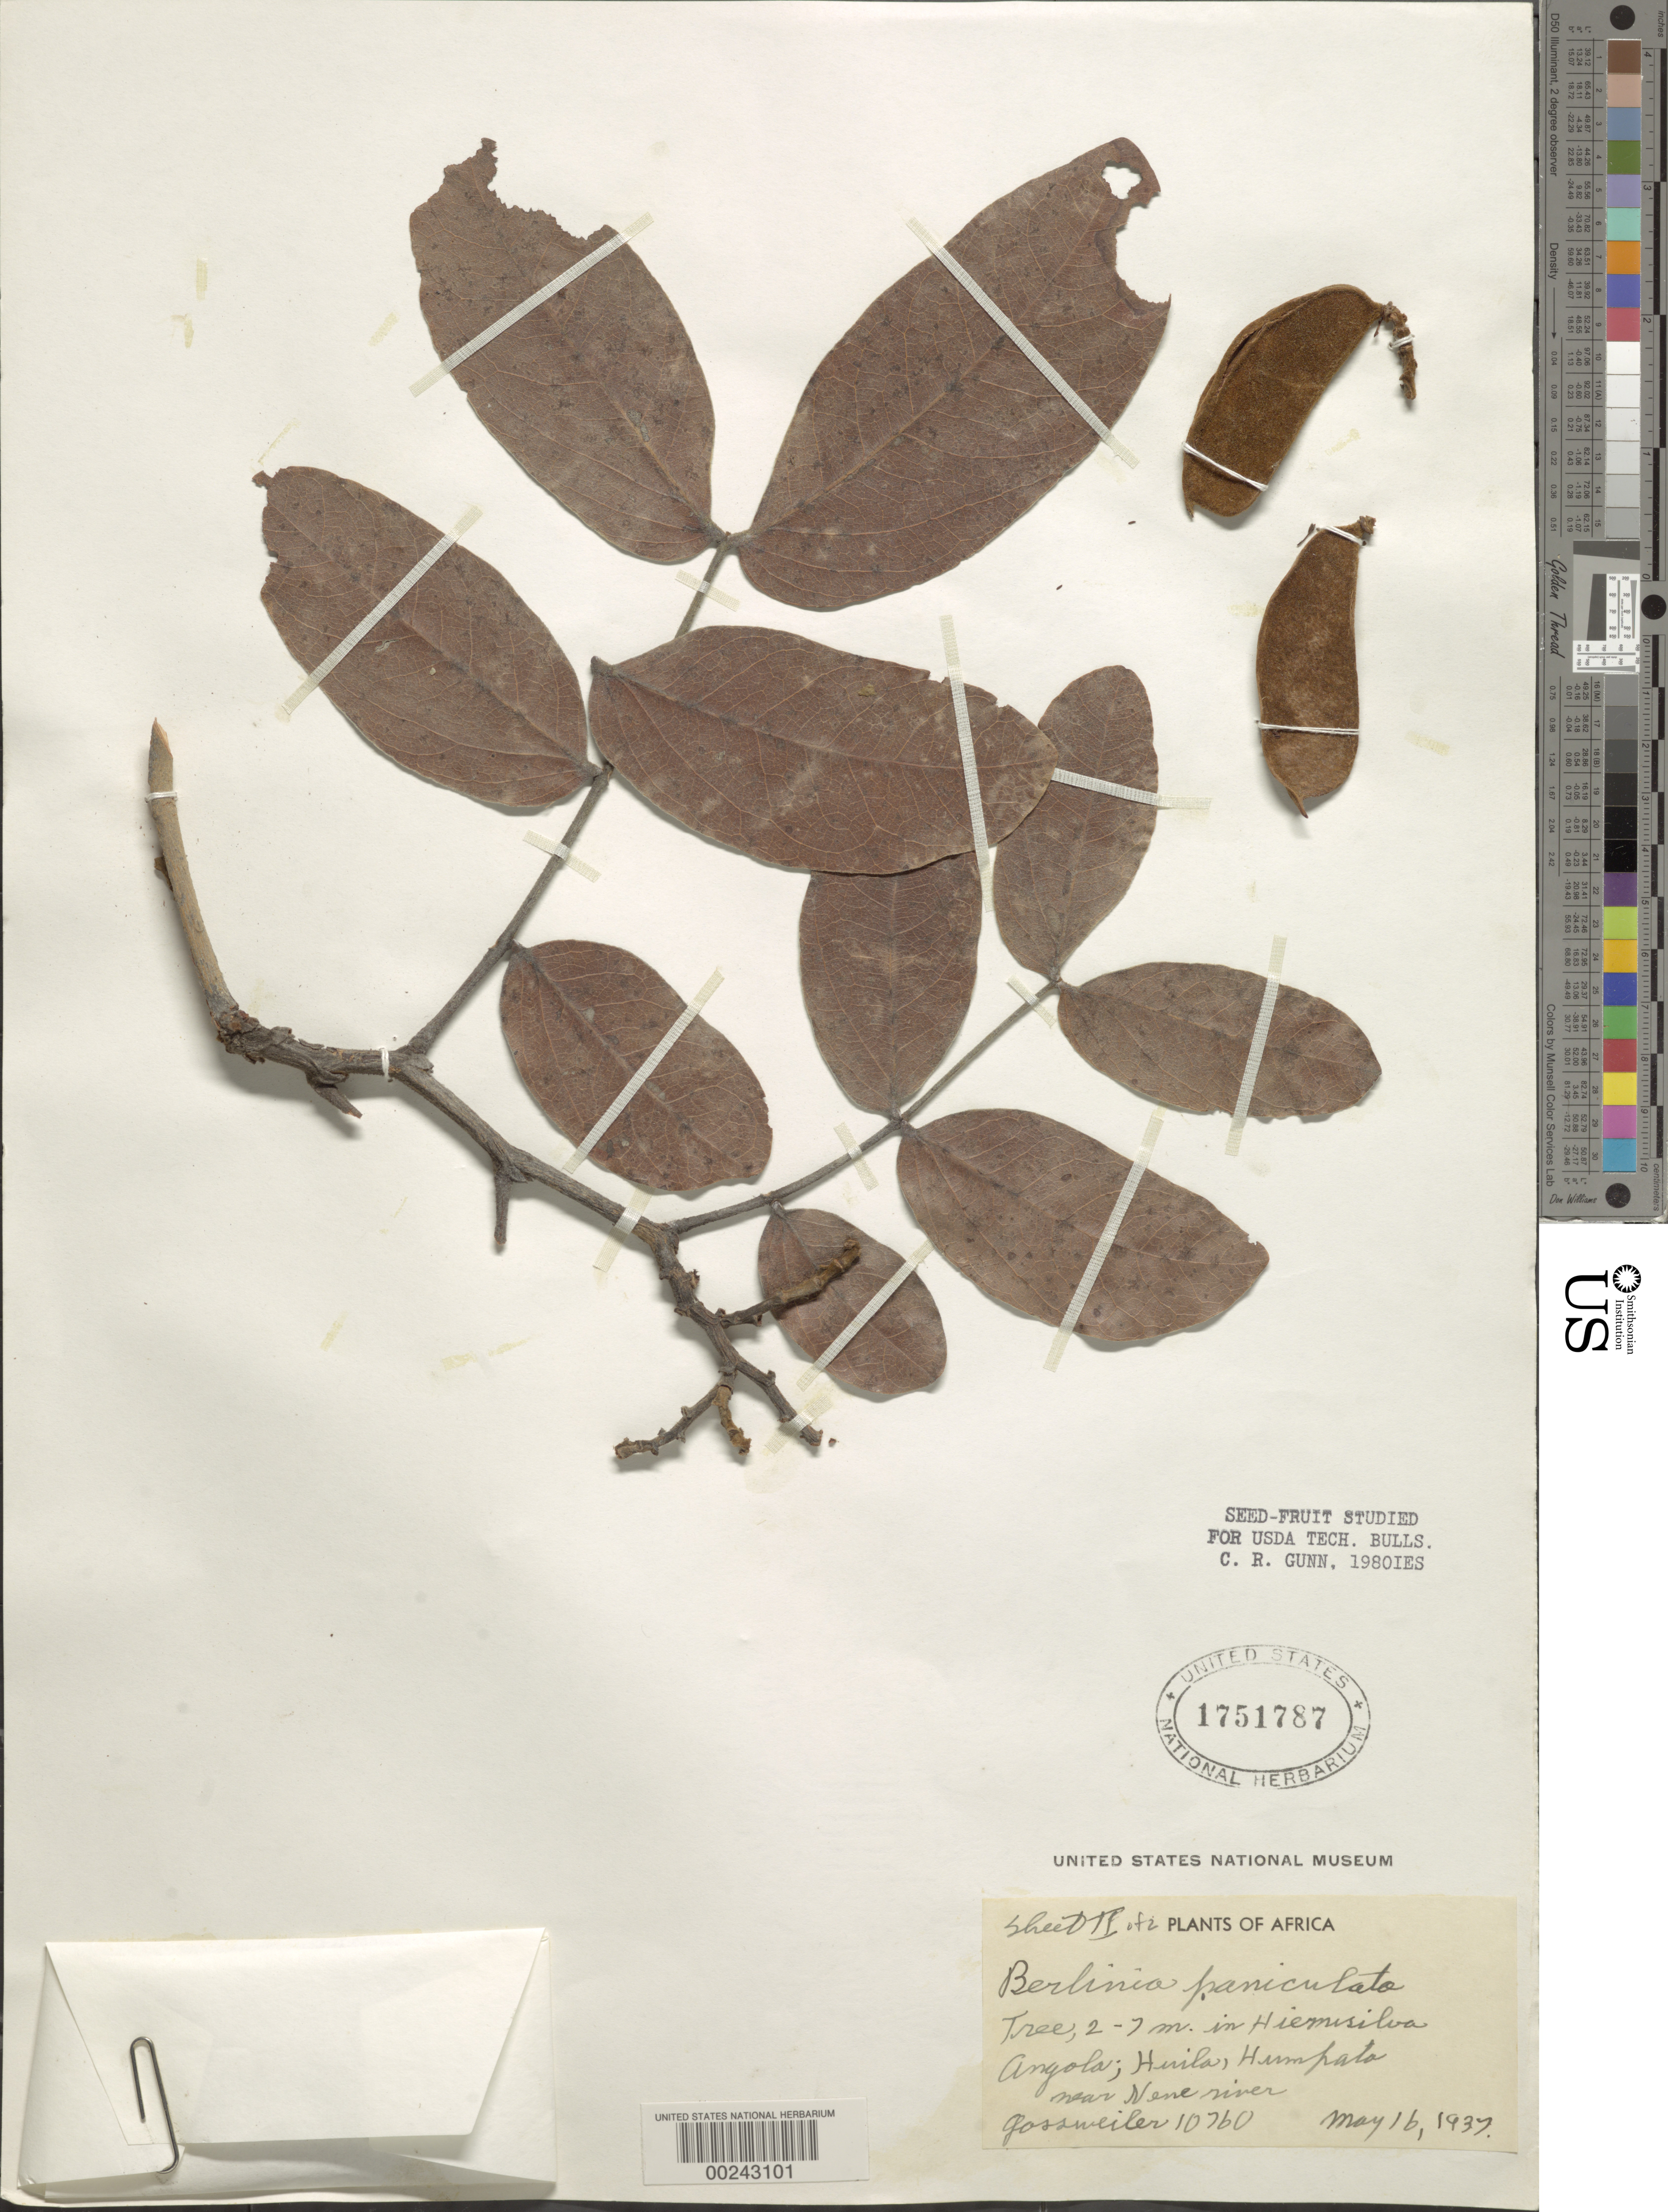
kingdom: Plantae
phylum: Tracheophyta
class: Magnoliopsida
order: Fabales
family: Fabaceae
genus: Julbernardia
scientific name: Julbernardia paniculata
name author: (Benth.) Troupin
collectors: J. Gossweiler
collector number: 10760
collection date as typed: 16 May 1937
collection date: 1937-05-16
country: Angola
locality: Campo da Ariacao; nearest river Nene; Huila-Humpata region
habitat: Hemisilvia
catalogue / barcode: US 1751787